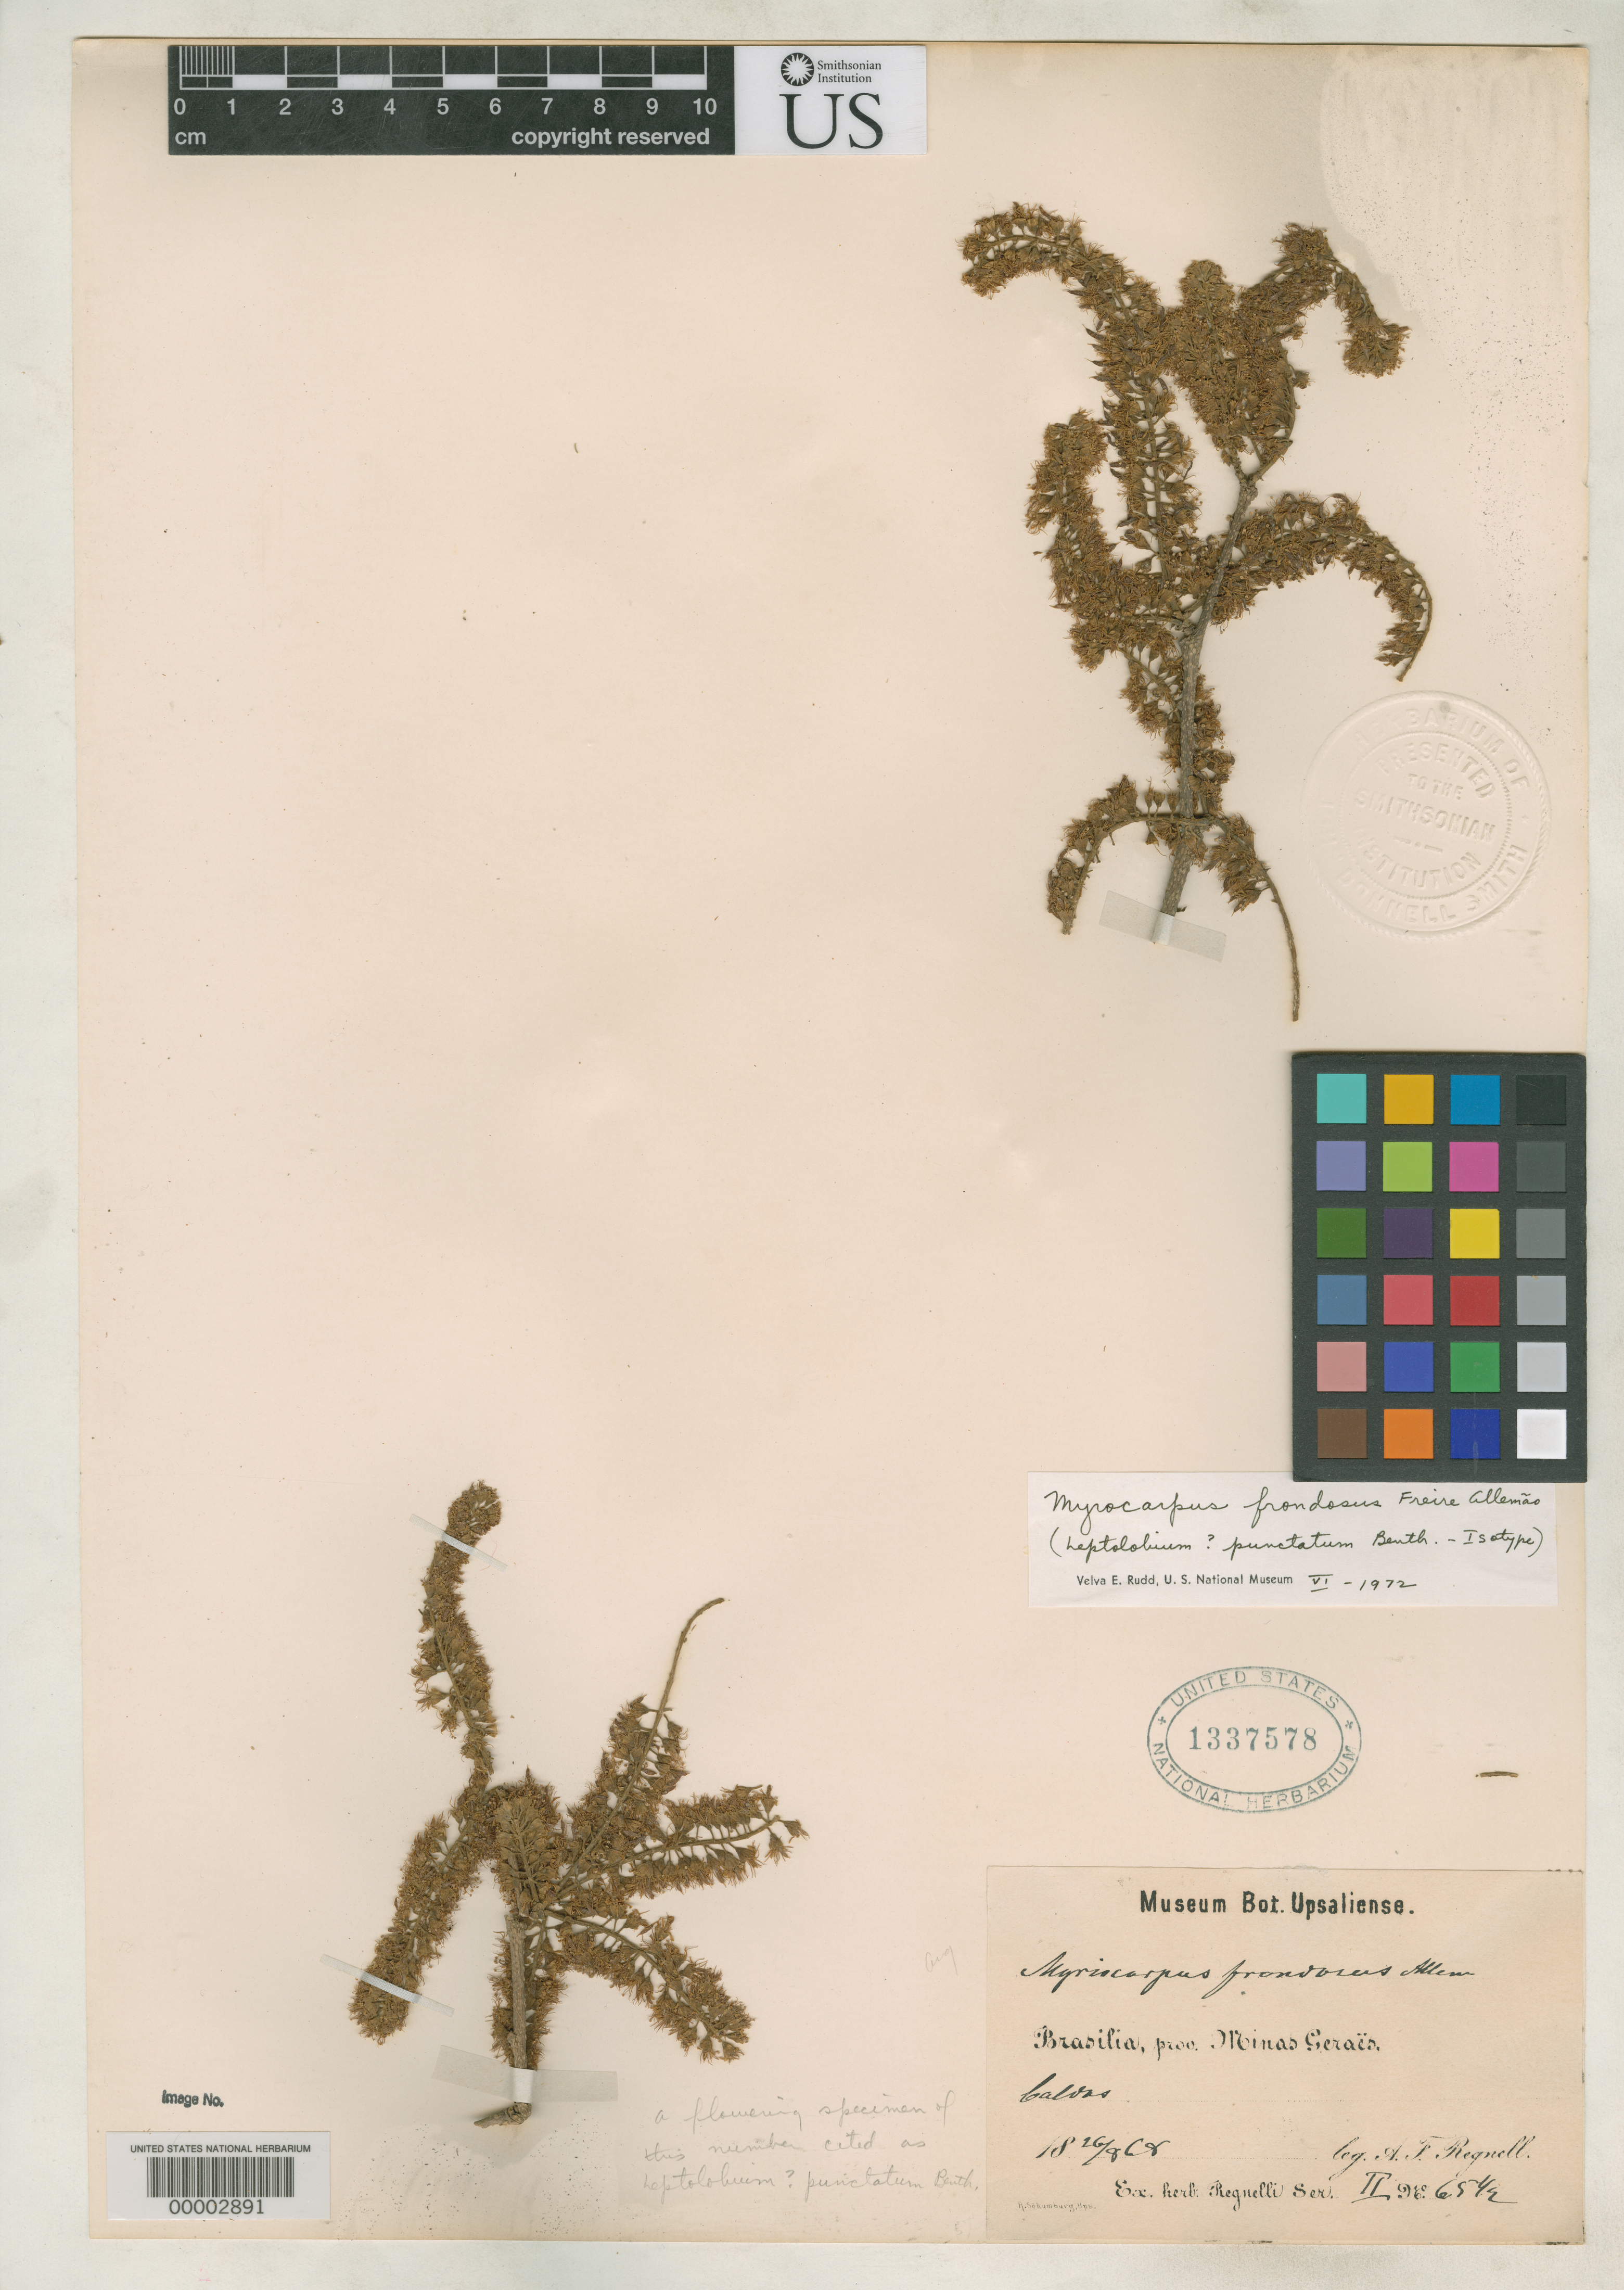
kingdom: Plantae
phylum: Tracheophyta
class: Magnoliopsida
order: Fabales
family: Fabaceae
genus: Leptolobium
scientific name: Leptolobium punctatum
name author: Benth.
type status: Isotype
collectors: A. F. Regnell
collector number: II 65.5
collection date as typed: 1849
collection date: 1849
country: Brazil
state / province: Minas Gerais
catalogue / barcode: US 1337578